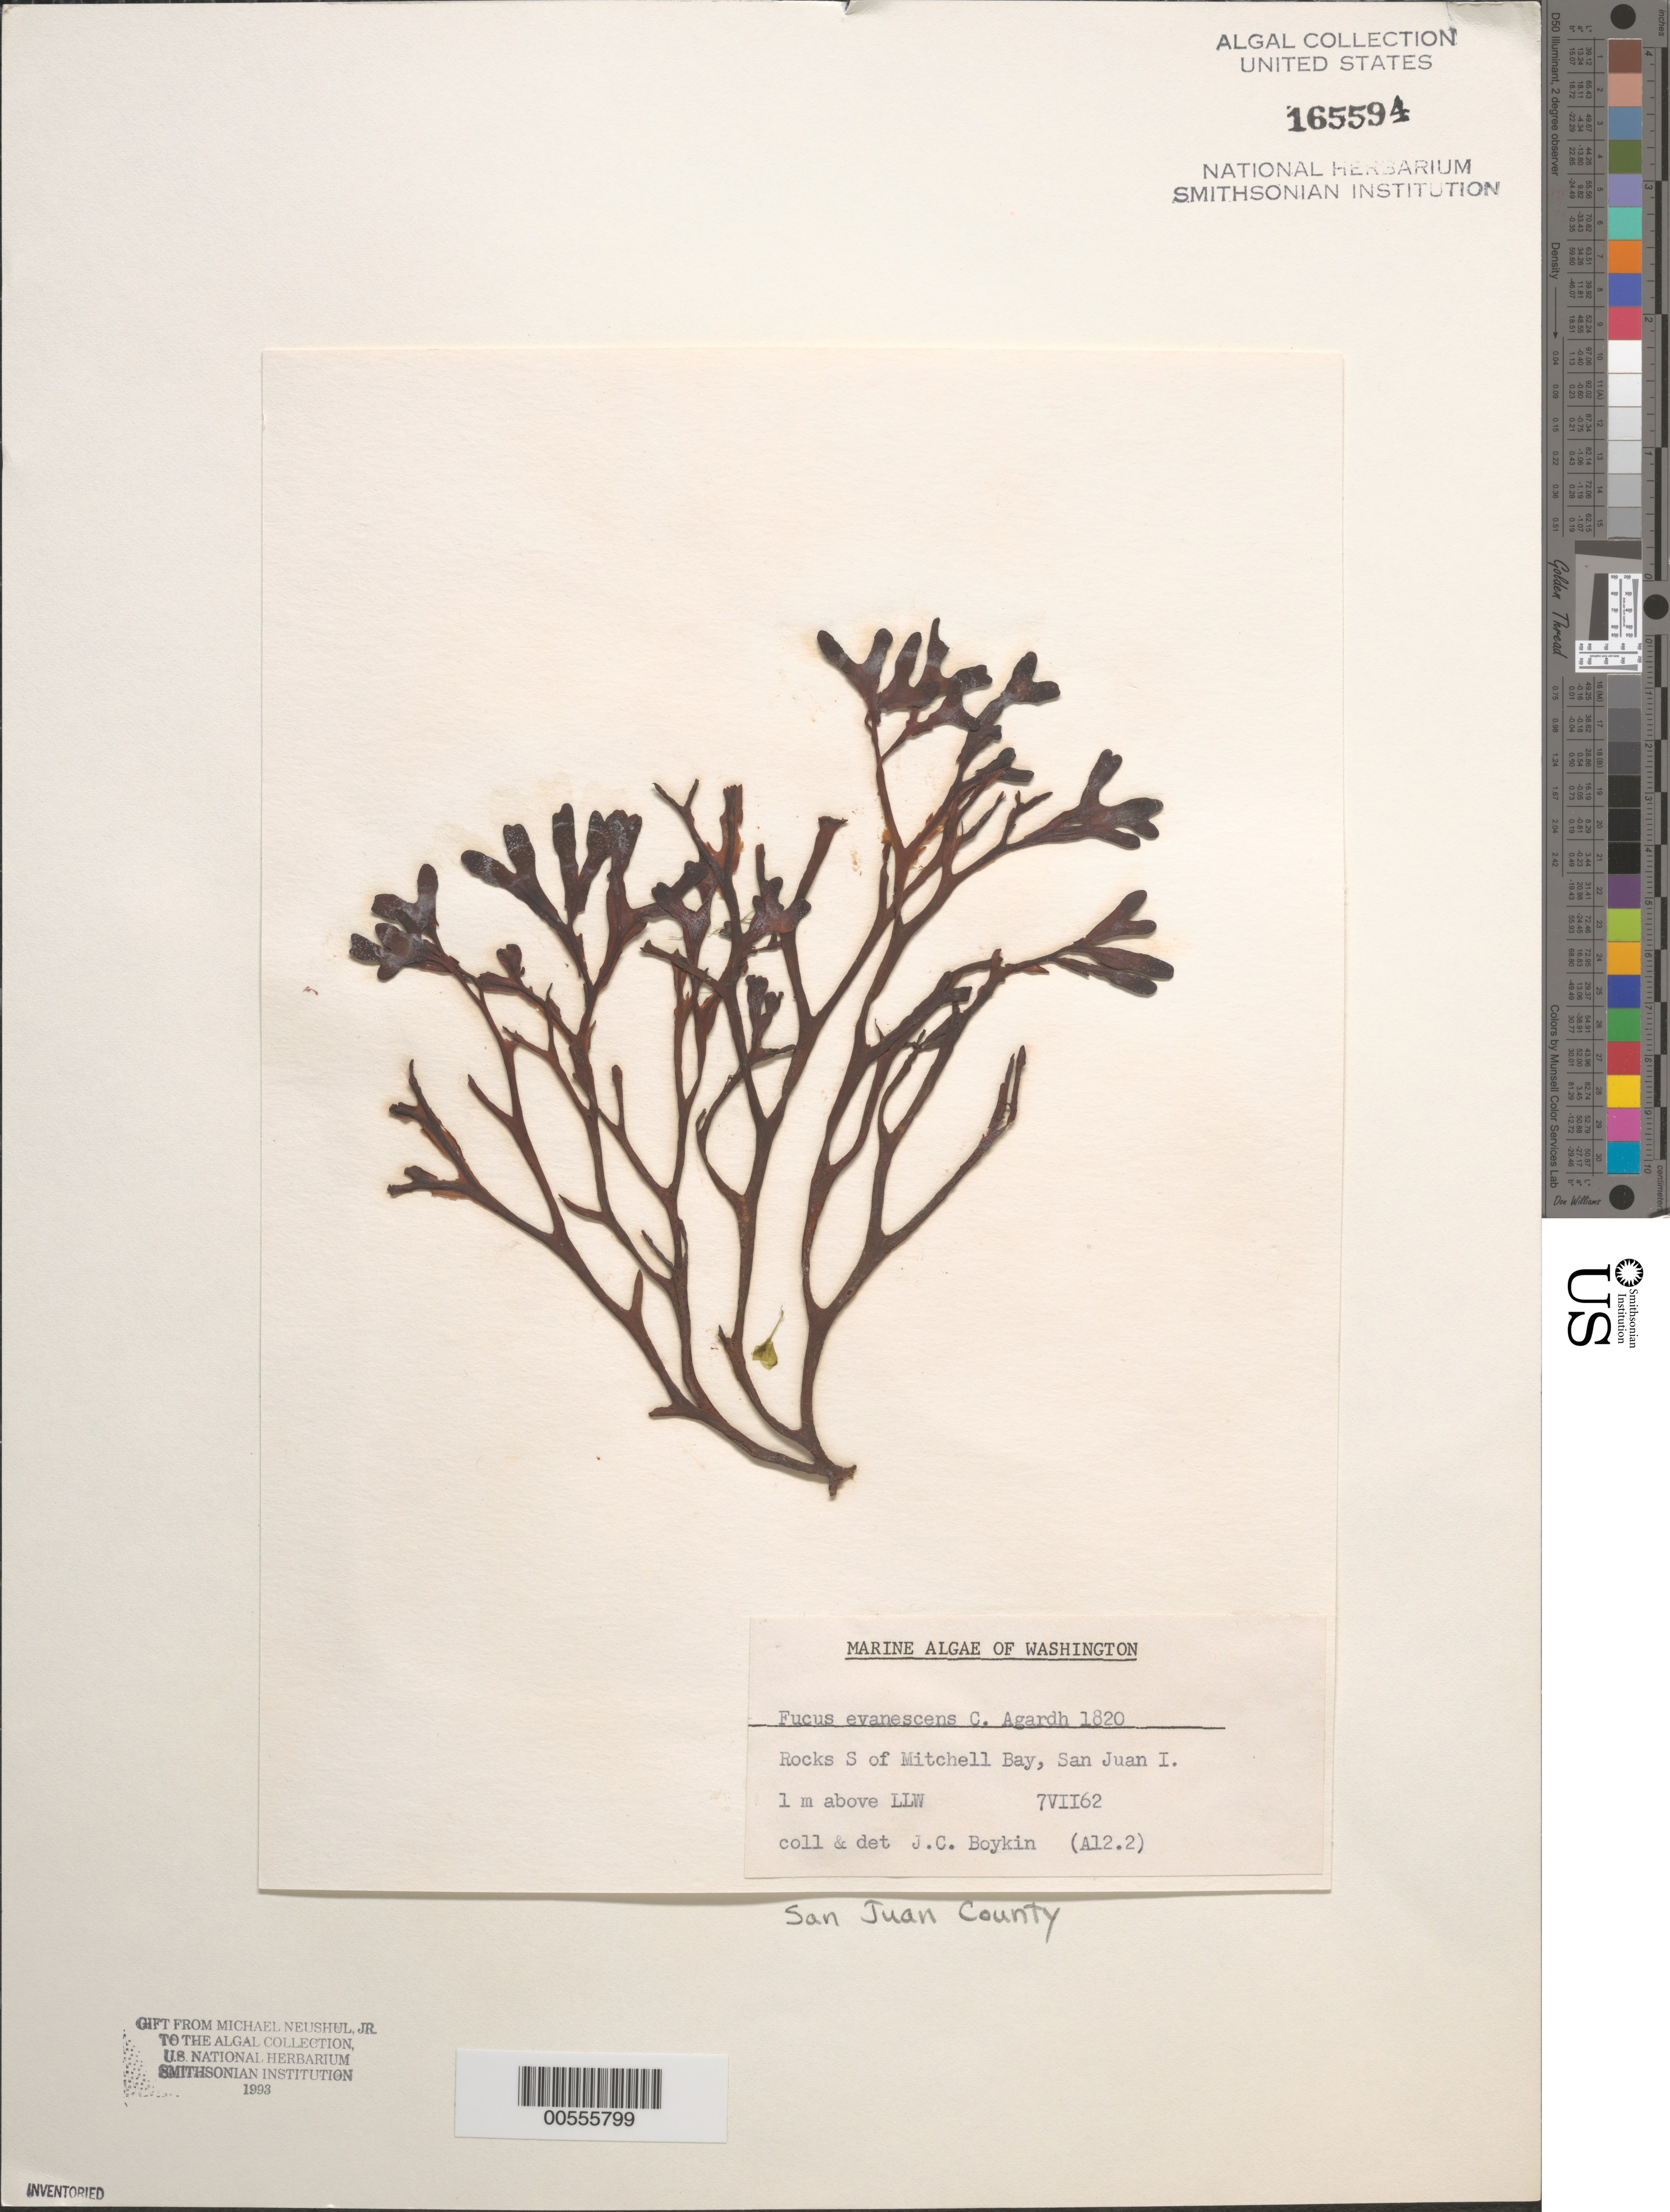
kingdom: Chromista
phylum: Ochrophyta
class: Phaeophyceae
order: Fucales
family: Fucaceae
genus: Fucus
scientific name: Fucus distichus subsp. evanescens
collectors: J. Boykin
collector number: A12.2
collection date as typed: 07 Jul 1962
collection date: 1962-07-07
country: United States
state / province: Washington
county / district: San Juan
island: San Juan Island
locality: Rocks south of Mitchell Bay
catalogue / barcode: US 165594